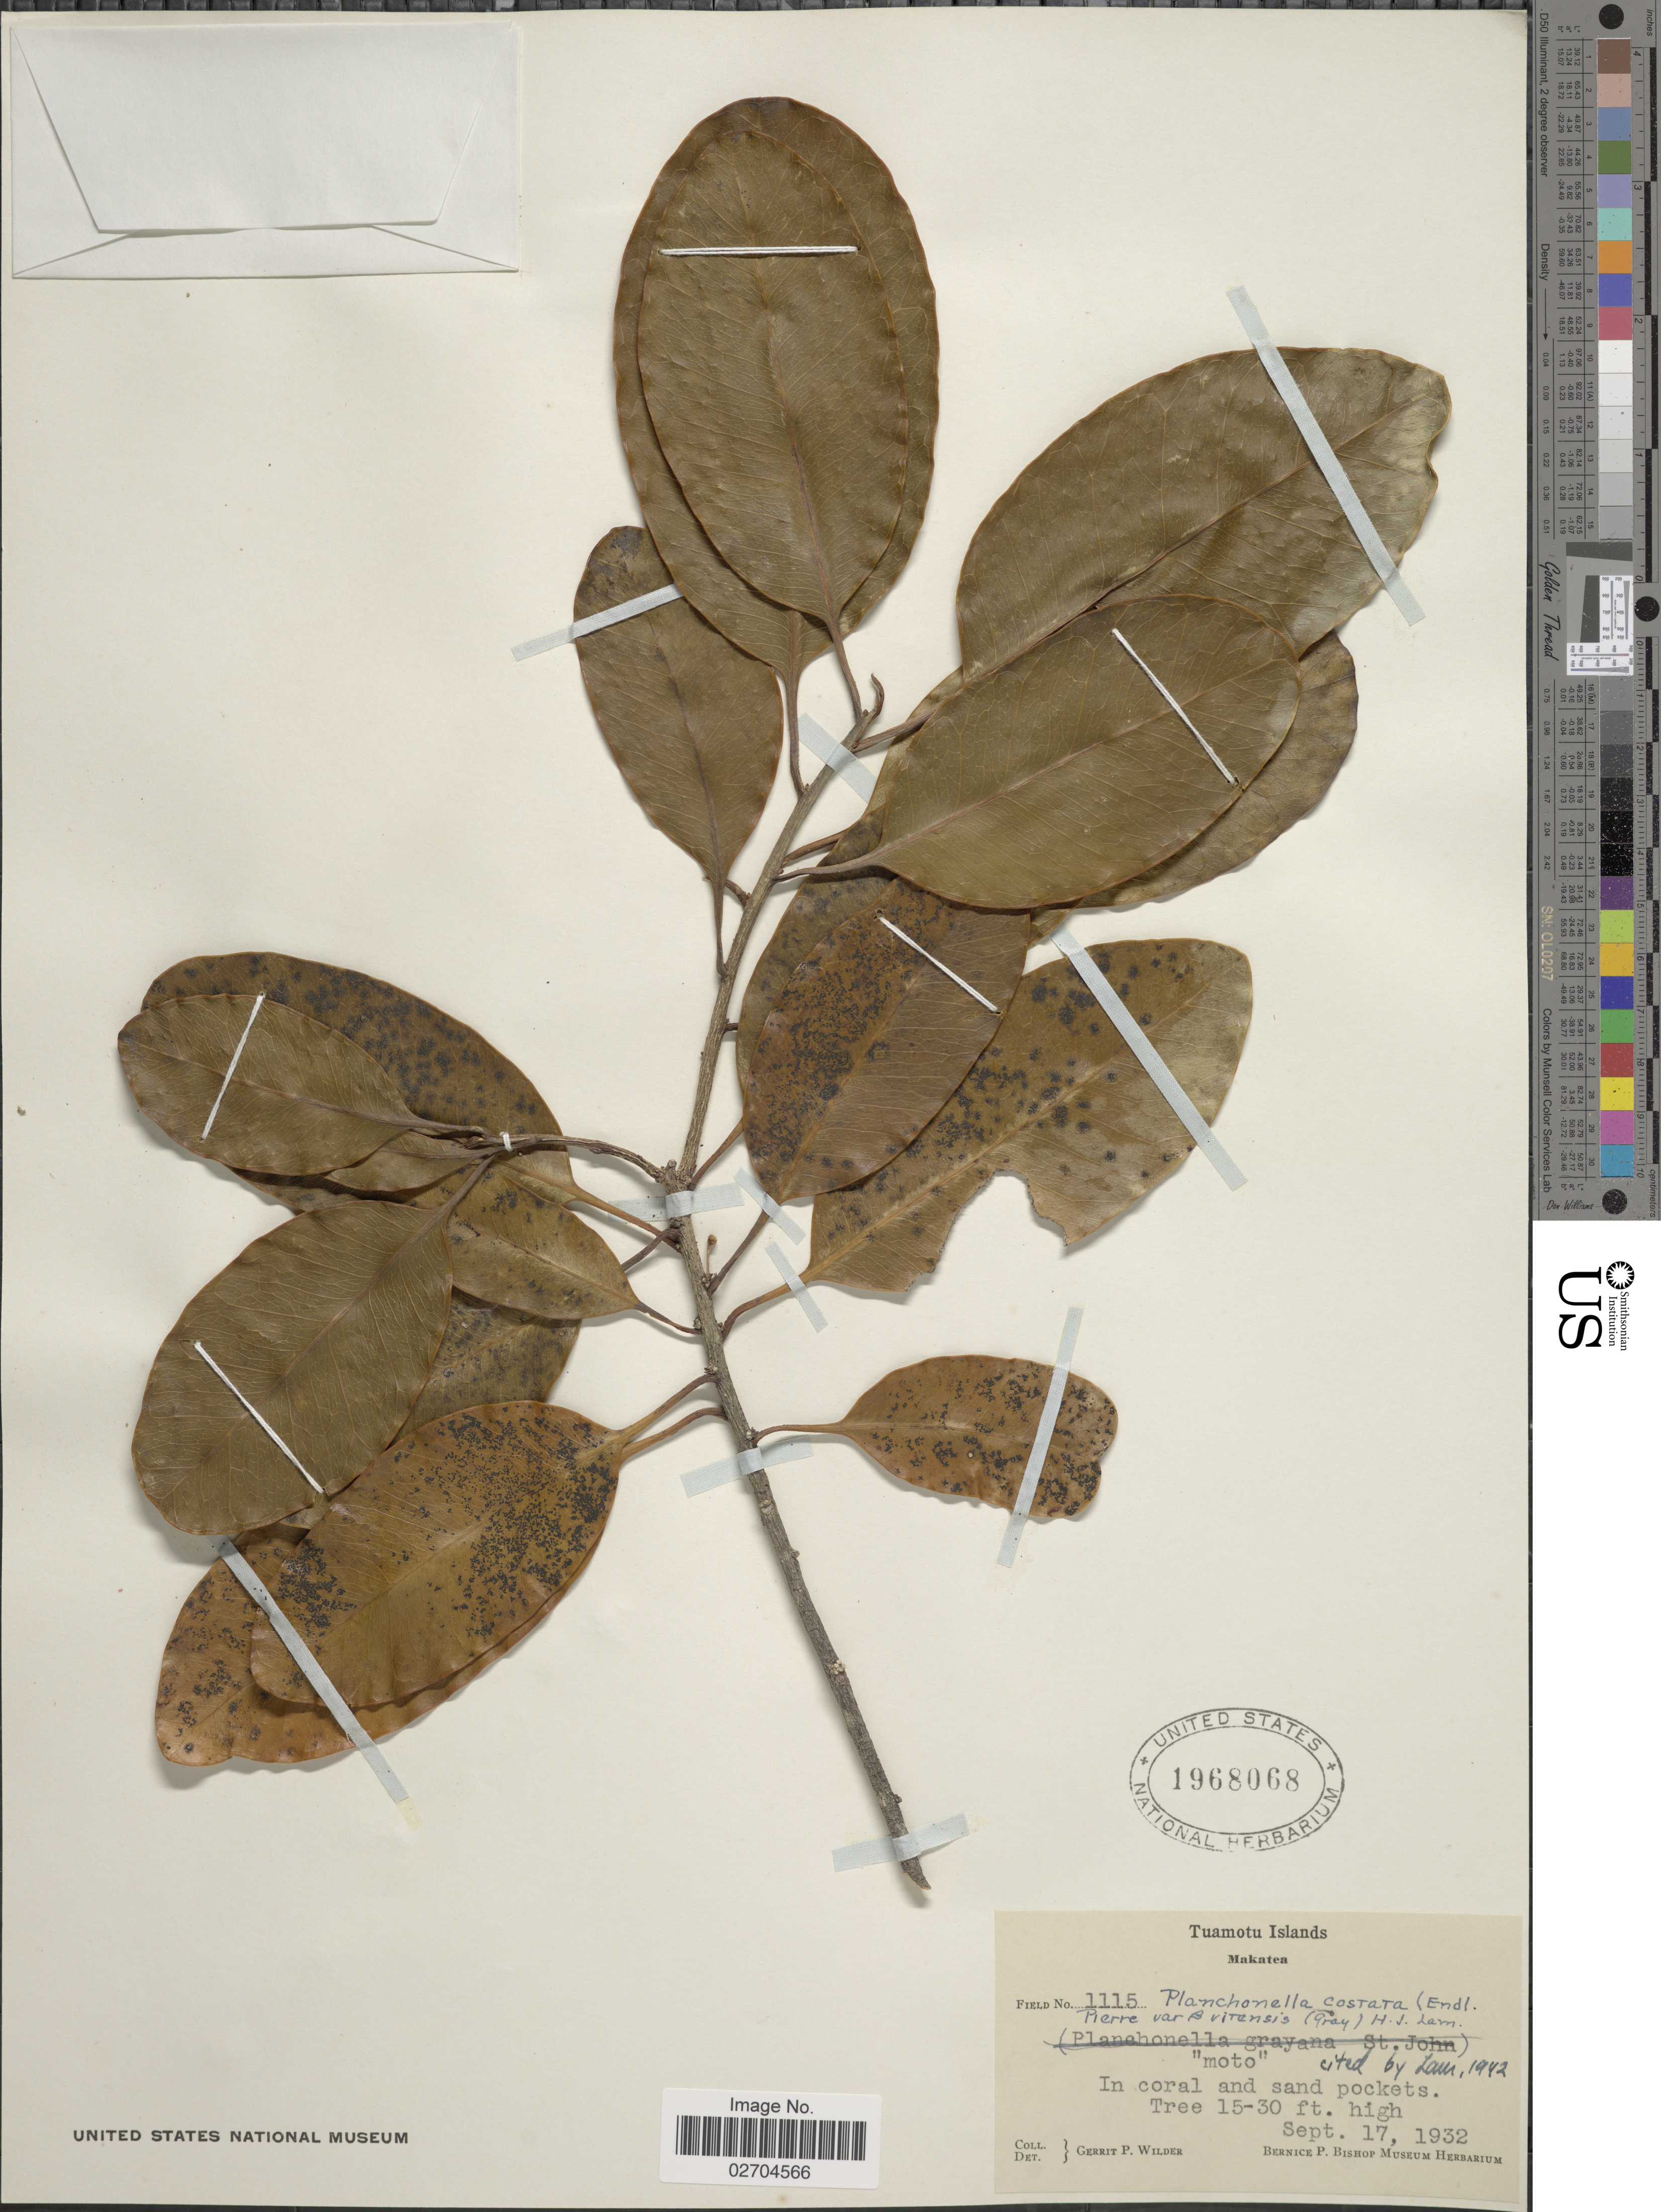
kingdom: Plantae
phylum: Tracheophyta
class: Magnoliopsida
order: Ericales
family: Sapotaceae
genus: Planchonella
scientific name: Planchonella costata var. vitiensis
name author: (A. Gray) H.J. Lam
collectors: G. Wilder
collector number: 1115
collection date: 1932-09-17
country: French Polynesia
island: Makatea [Aurora]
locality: Tuamoto Islands. Makatea.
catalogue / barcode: US 1968068